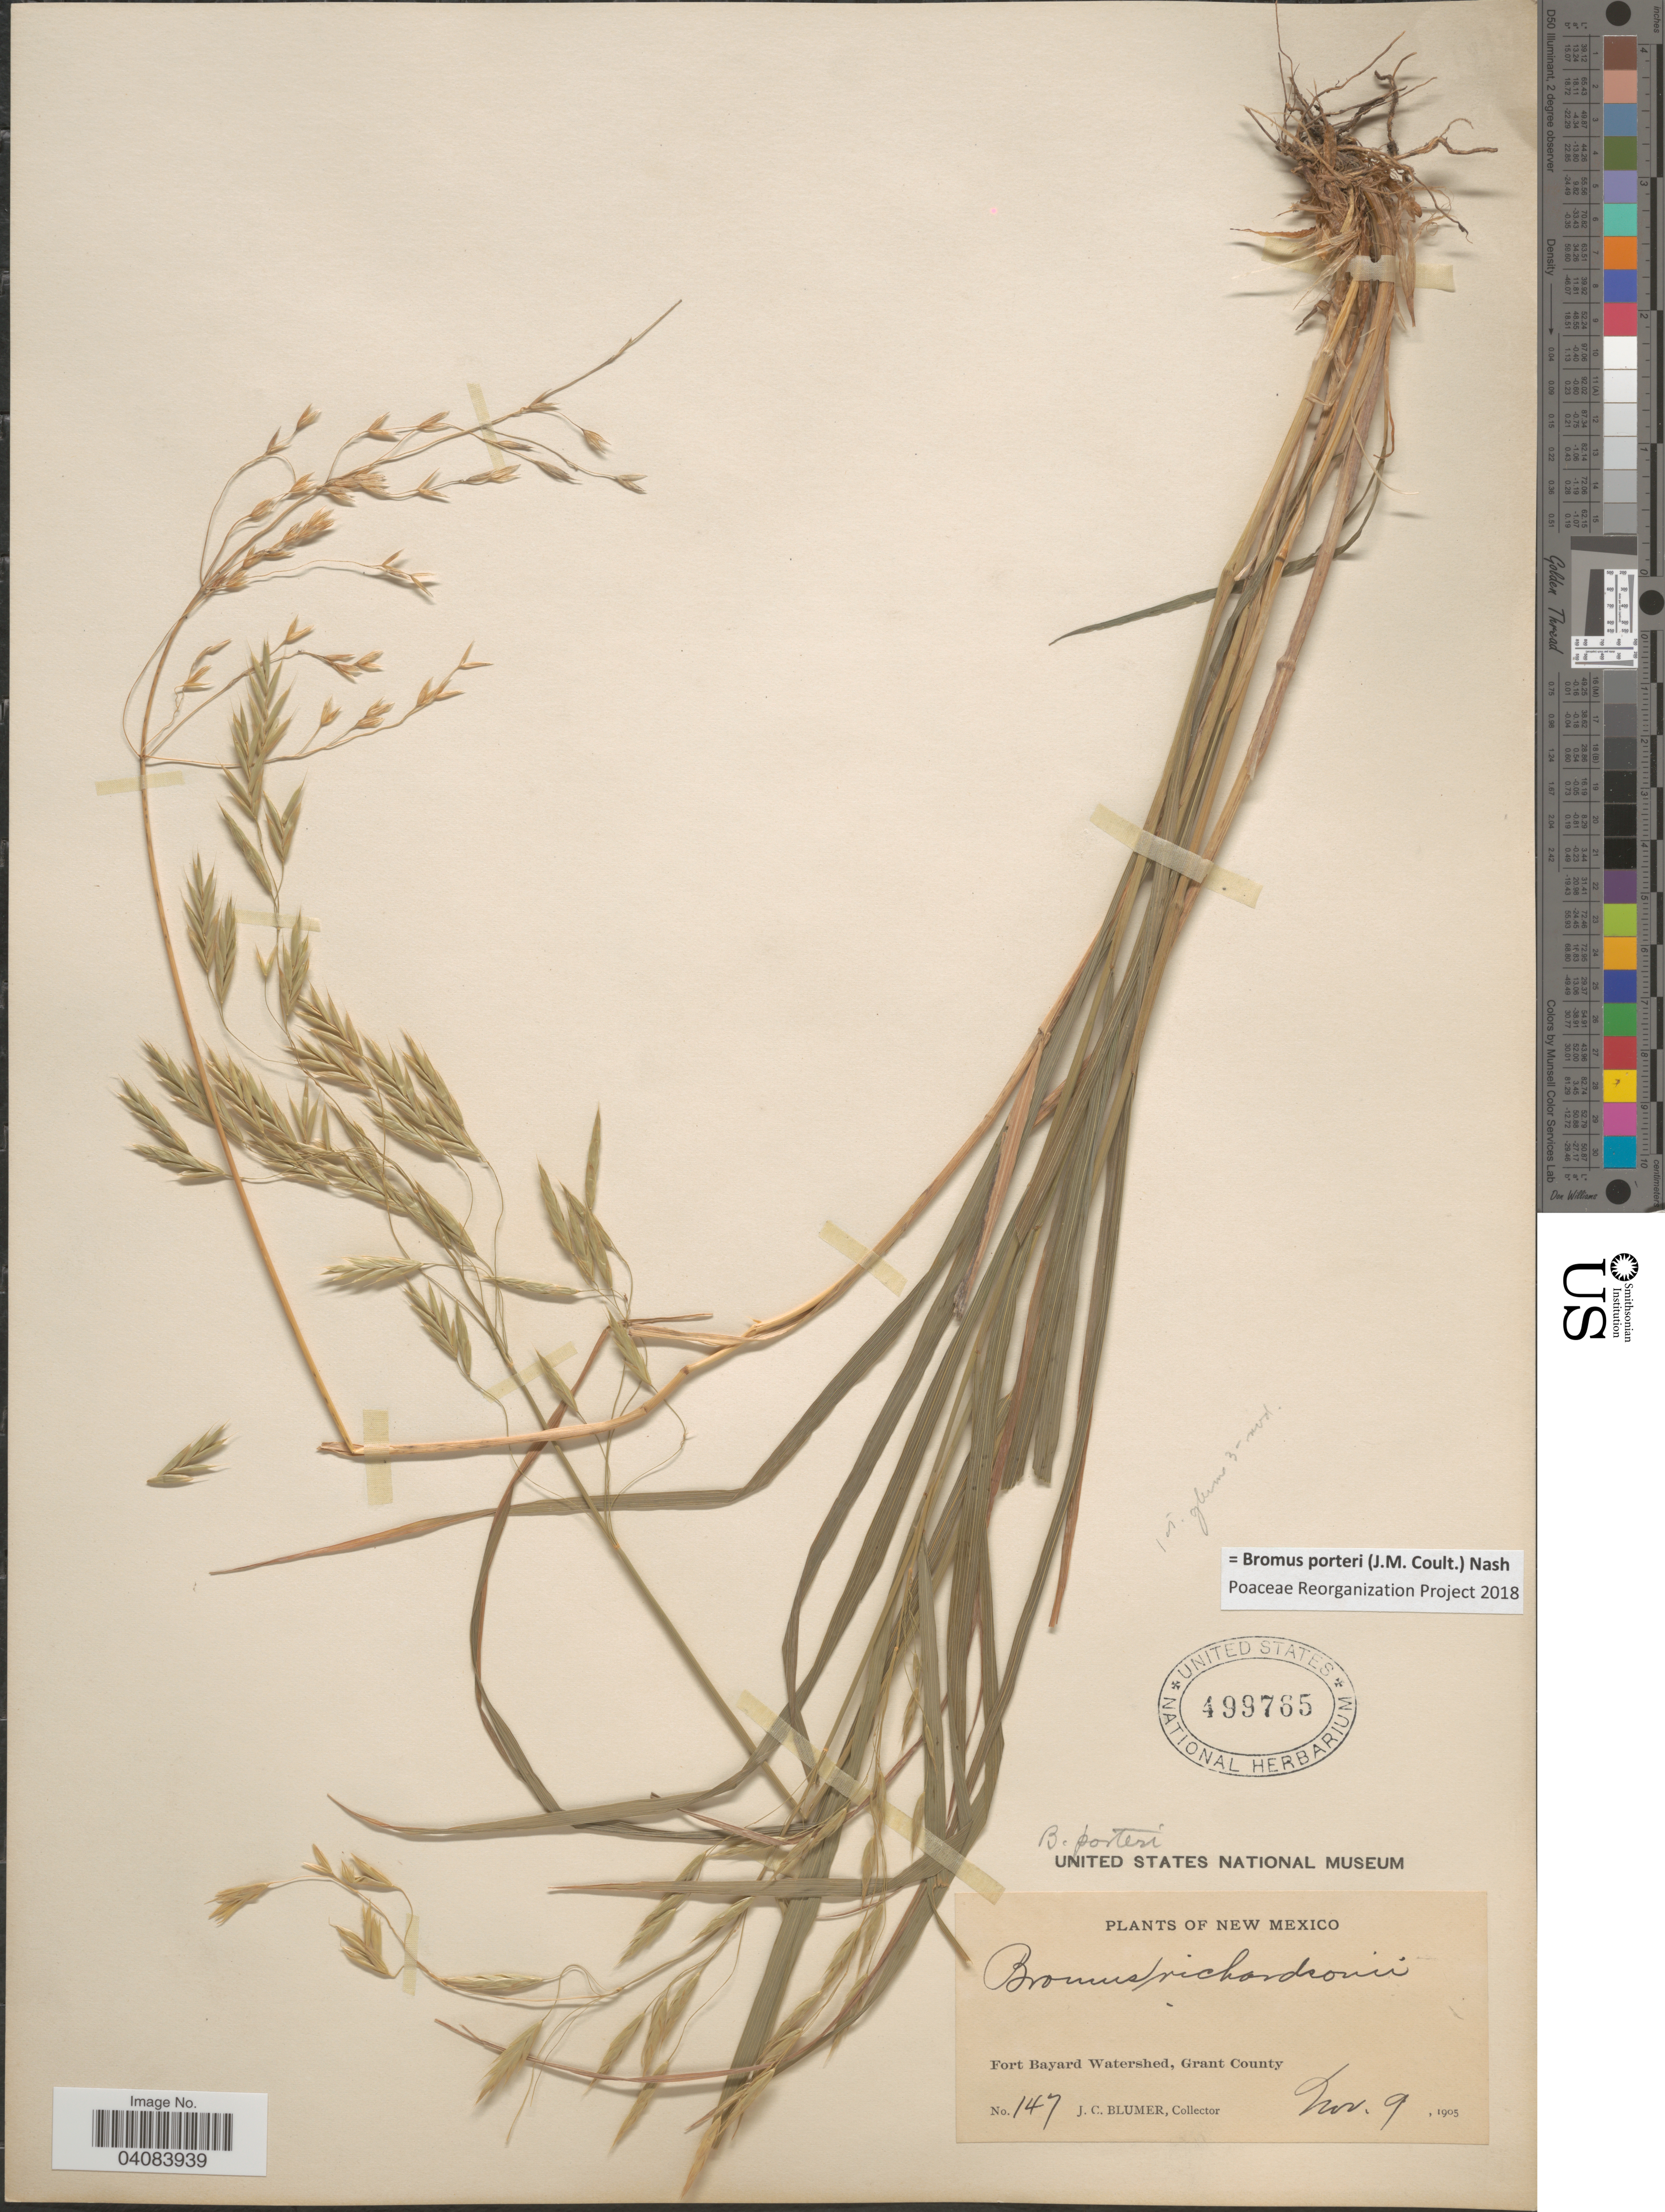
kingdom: Plantae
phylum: Tracheophyta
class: Liliopsida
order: Poales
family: Poaceae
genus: Bromus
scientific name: Bromus porteri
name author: (J.M. Coult.) Nash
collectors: J. C. Blumer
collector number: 147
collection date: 1905-11-09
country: United States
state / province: New Mexico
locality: Fort Bayard Watershed, Grant County.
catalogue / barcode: US 499765